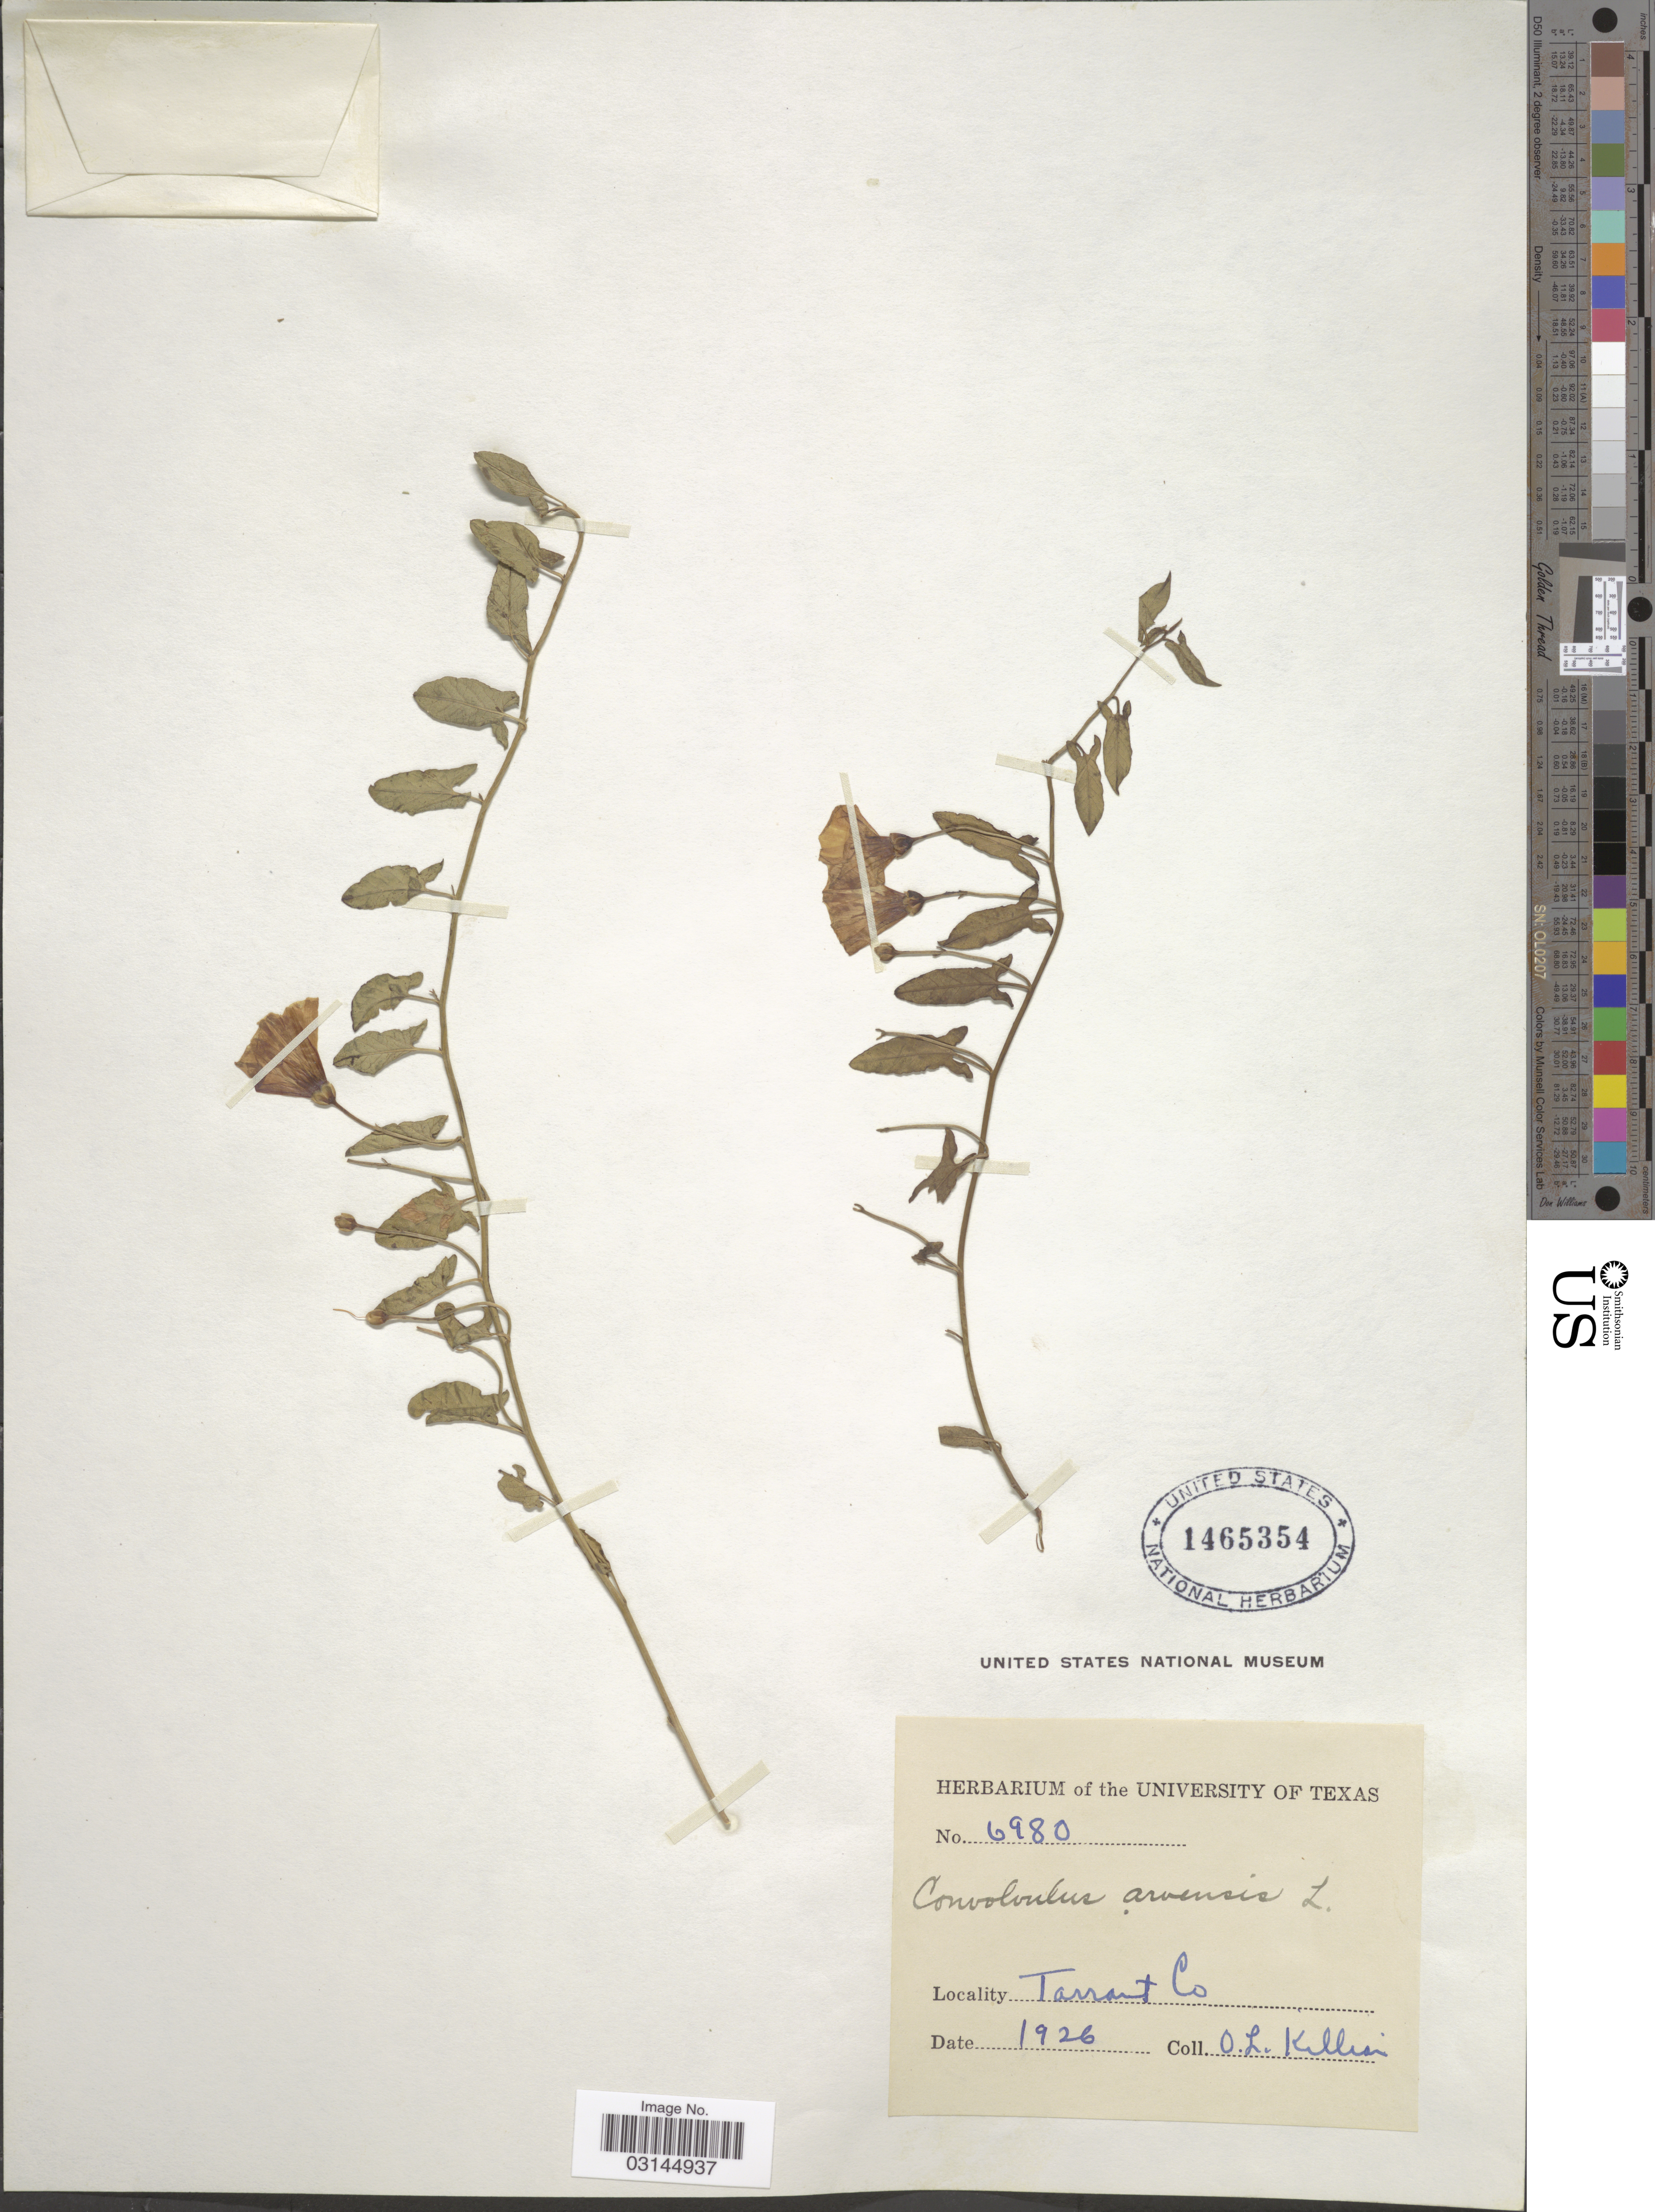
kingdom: Plantae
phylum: Tracheophyta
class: Magnoliopsida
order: Solanales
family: Convolvulaceae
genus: Convolvulus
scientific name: Convolvulus arvensis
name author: L.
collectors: O. Killian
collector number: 6980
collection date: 1926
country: United States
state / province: Texas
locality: Tarrant Co.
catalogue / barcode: US 1465354